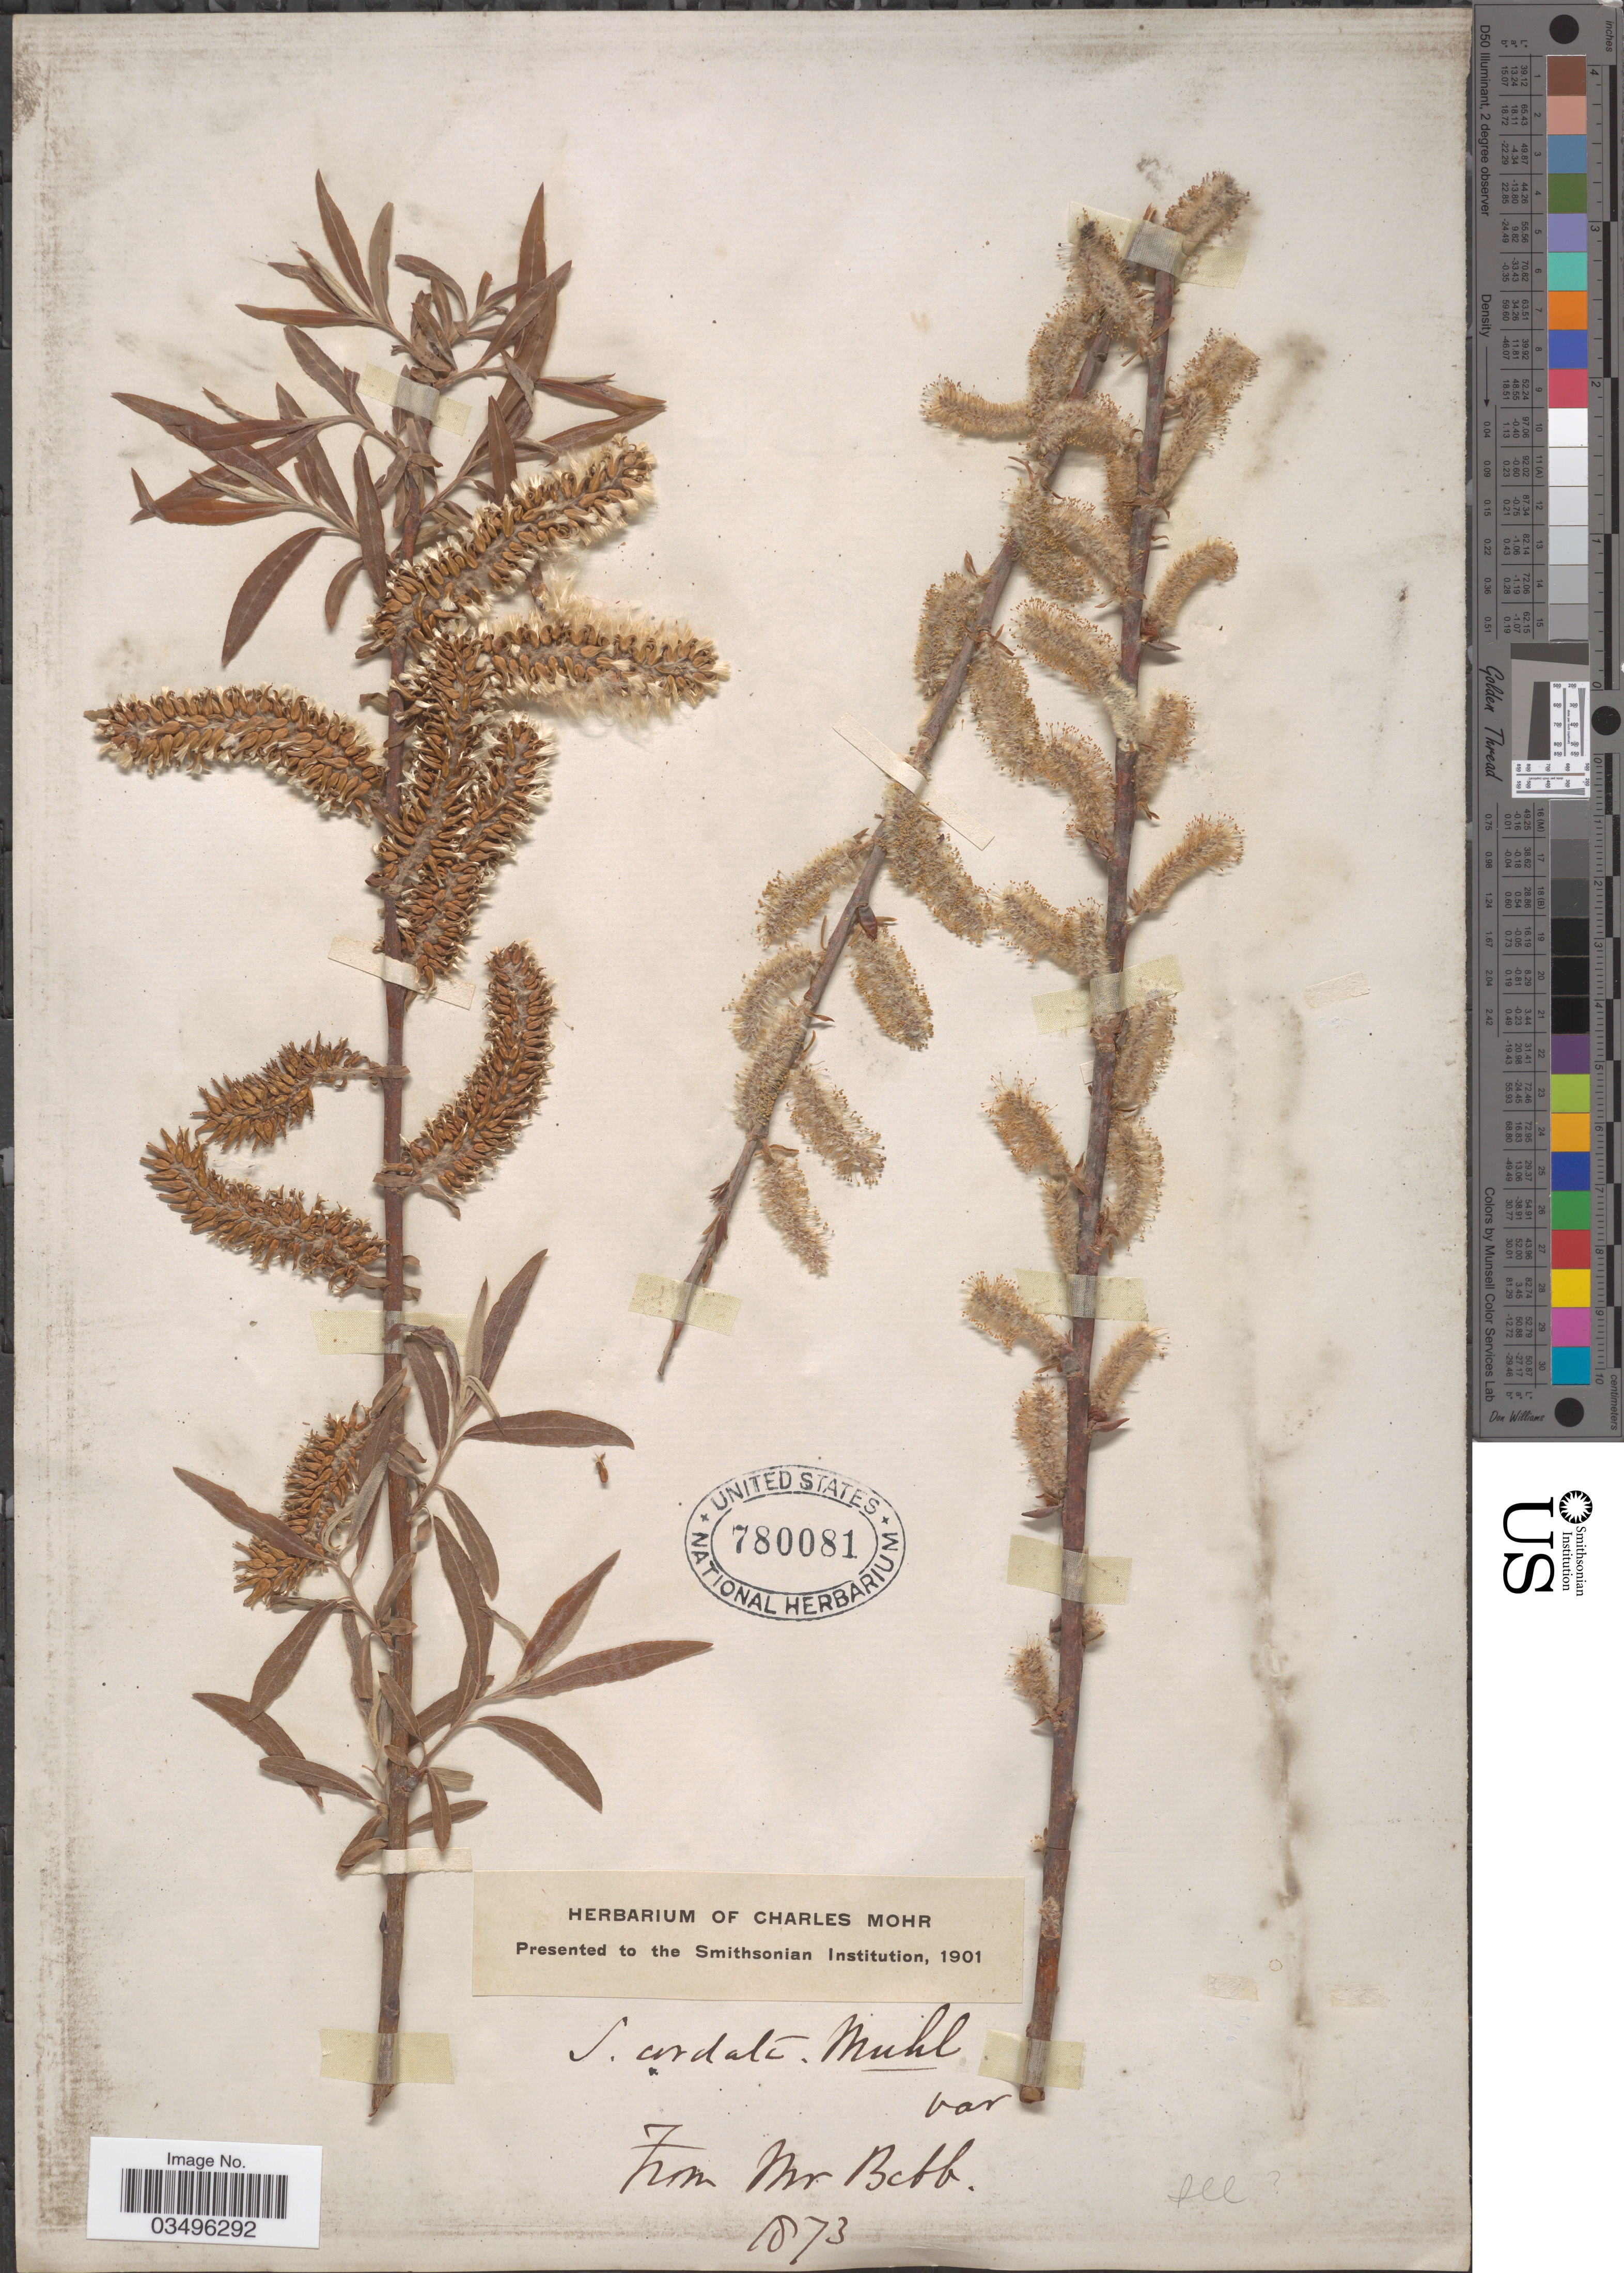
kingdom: Plantae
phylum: Tracheophyta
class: Magnoliopsida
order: Malpighiales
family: Salicaceae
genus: Salix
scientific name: Salix cordata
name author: Michx.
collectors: -. Bebb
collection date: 1873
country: United States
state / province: Illinois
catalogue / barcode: US 780081